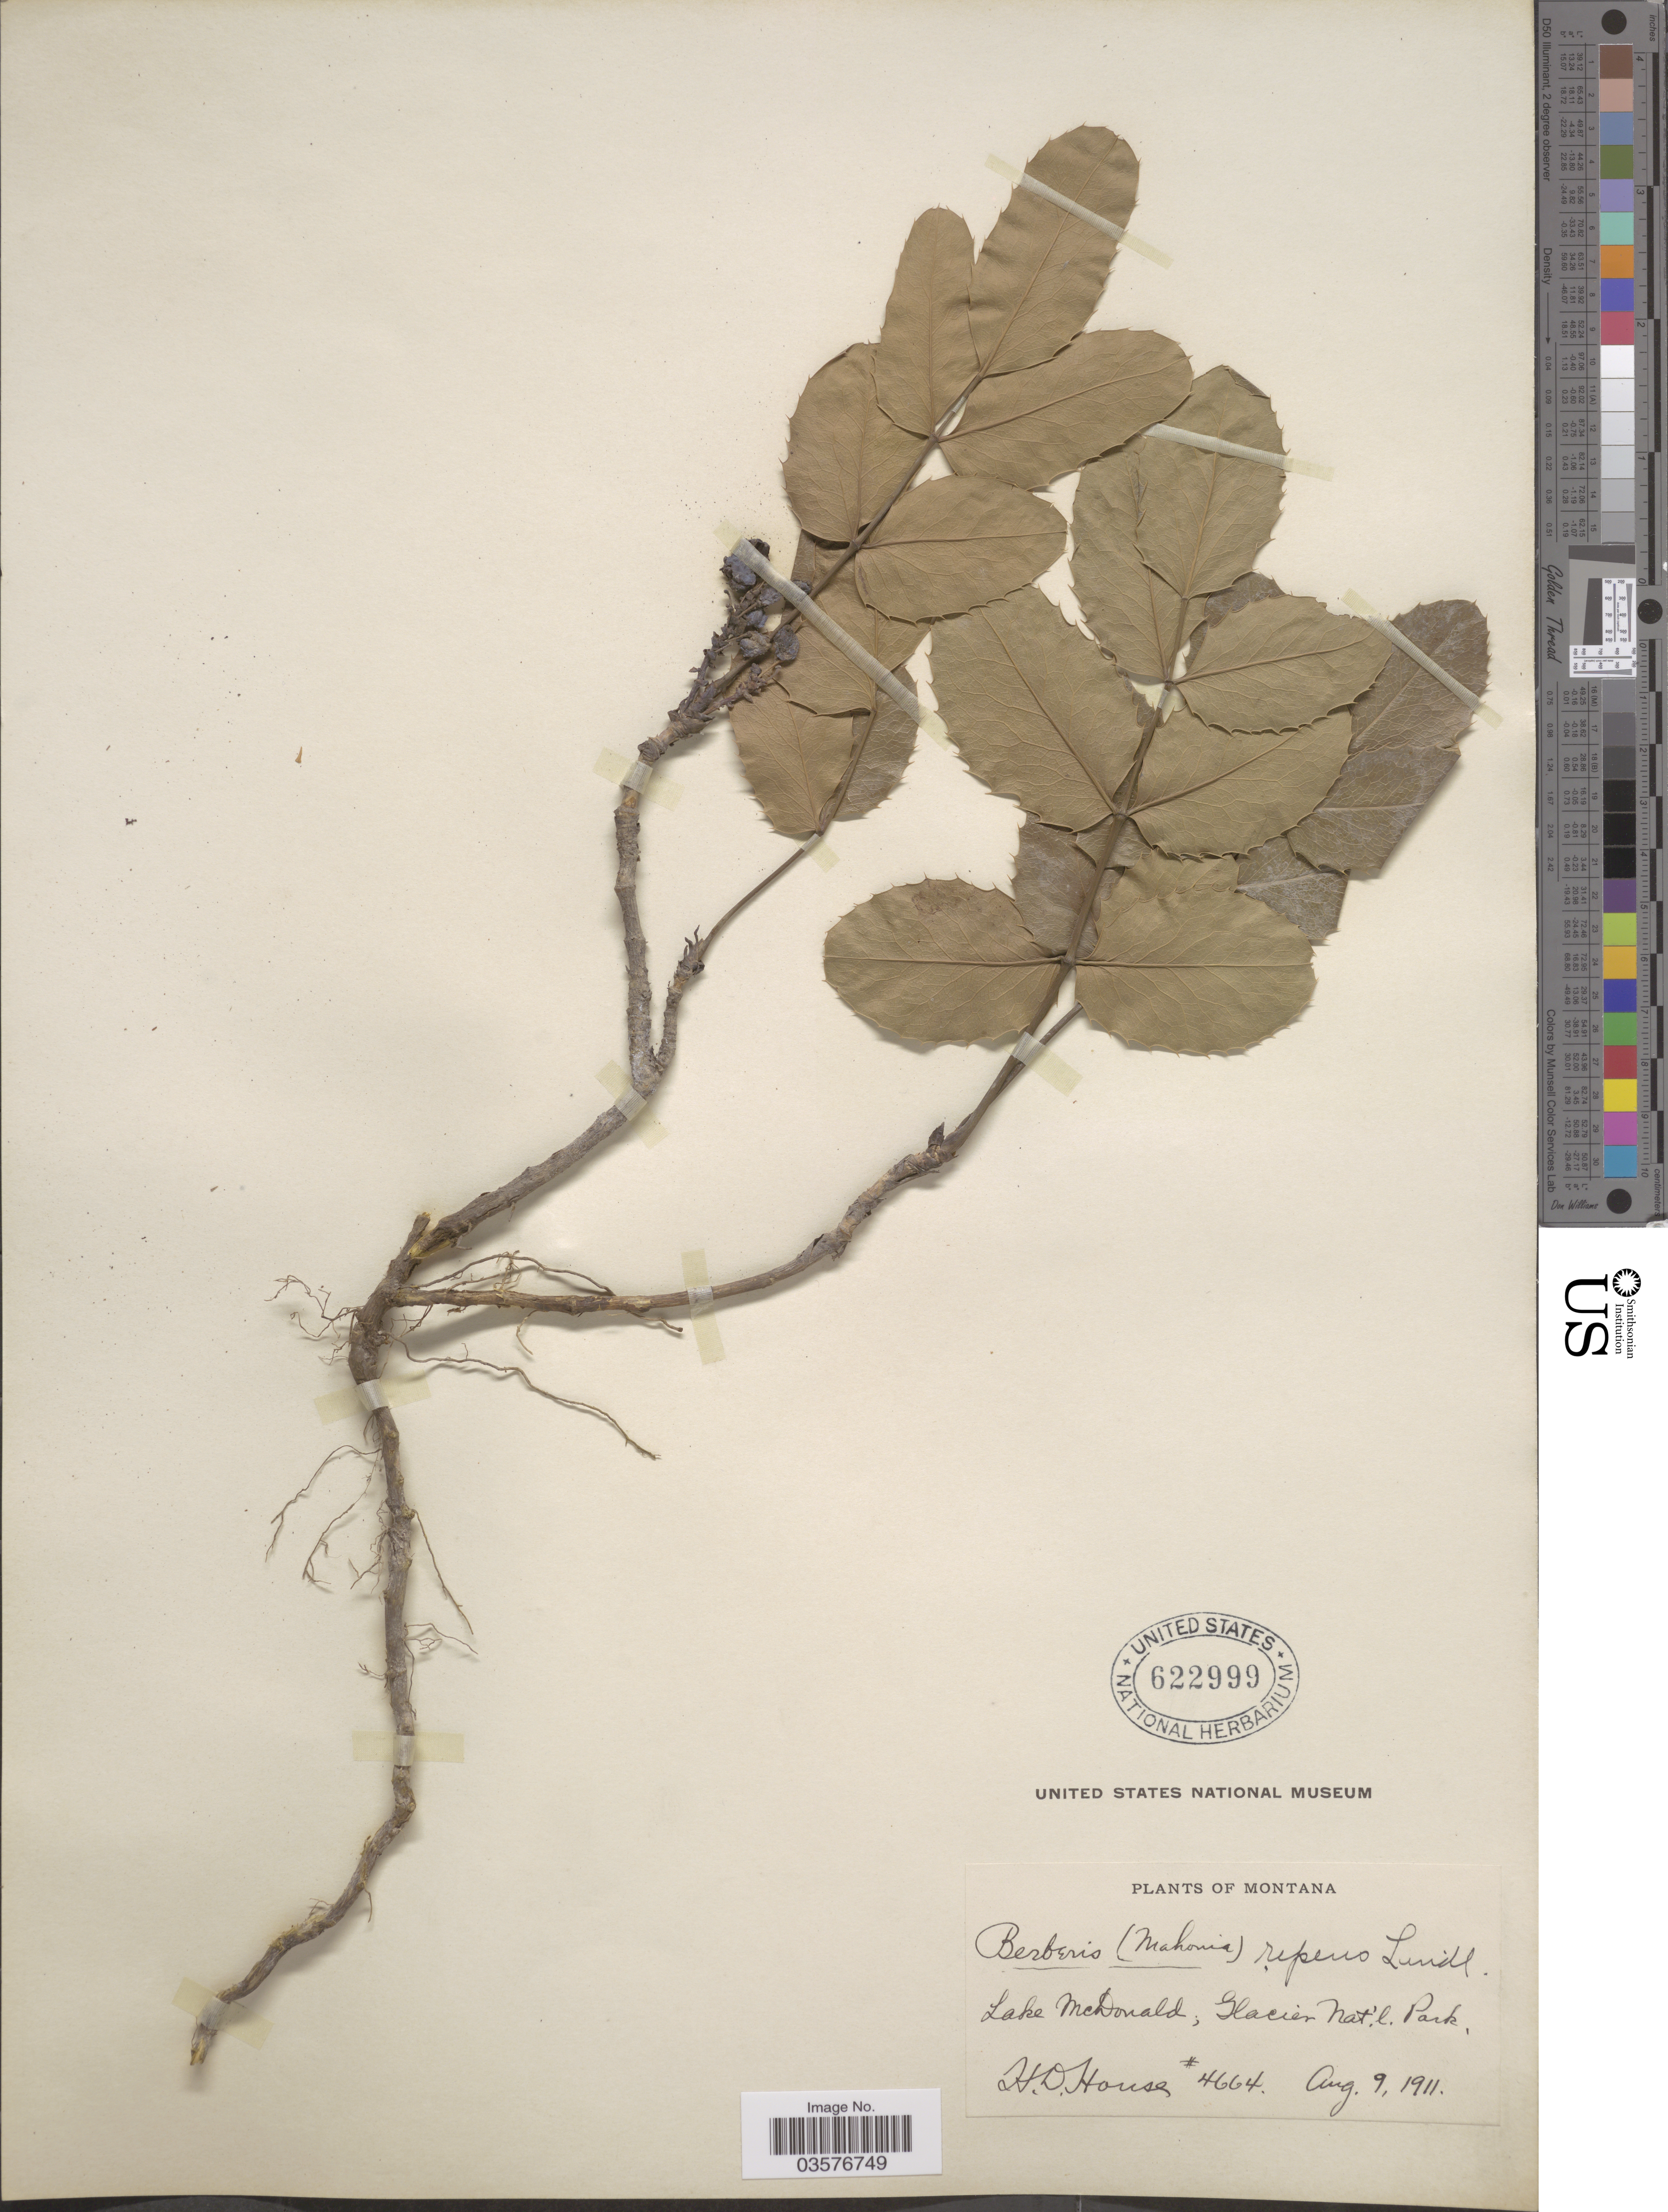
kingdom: Plantae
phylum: Tracheophyta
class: Magnoliopsida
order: Ranunculales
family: Berberidaceae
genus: Mahonia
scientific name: Mahonia repens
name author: (Lindl.) G. Don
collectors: H. D. House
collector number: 4664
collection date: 1911-08-09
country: United States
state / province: Montana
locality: Lake McDonald, Glacier Nat.'l. Park.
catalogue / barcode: US 622999